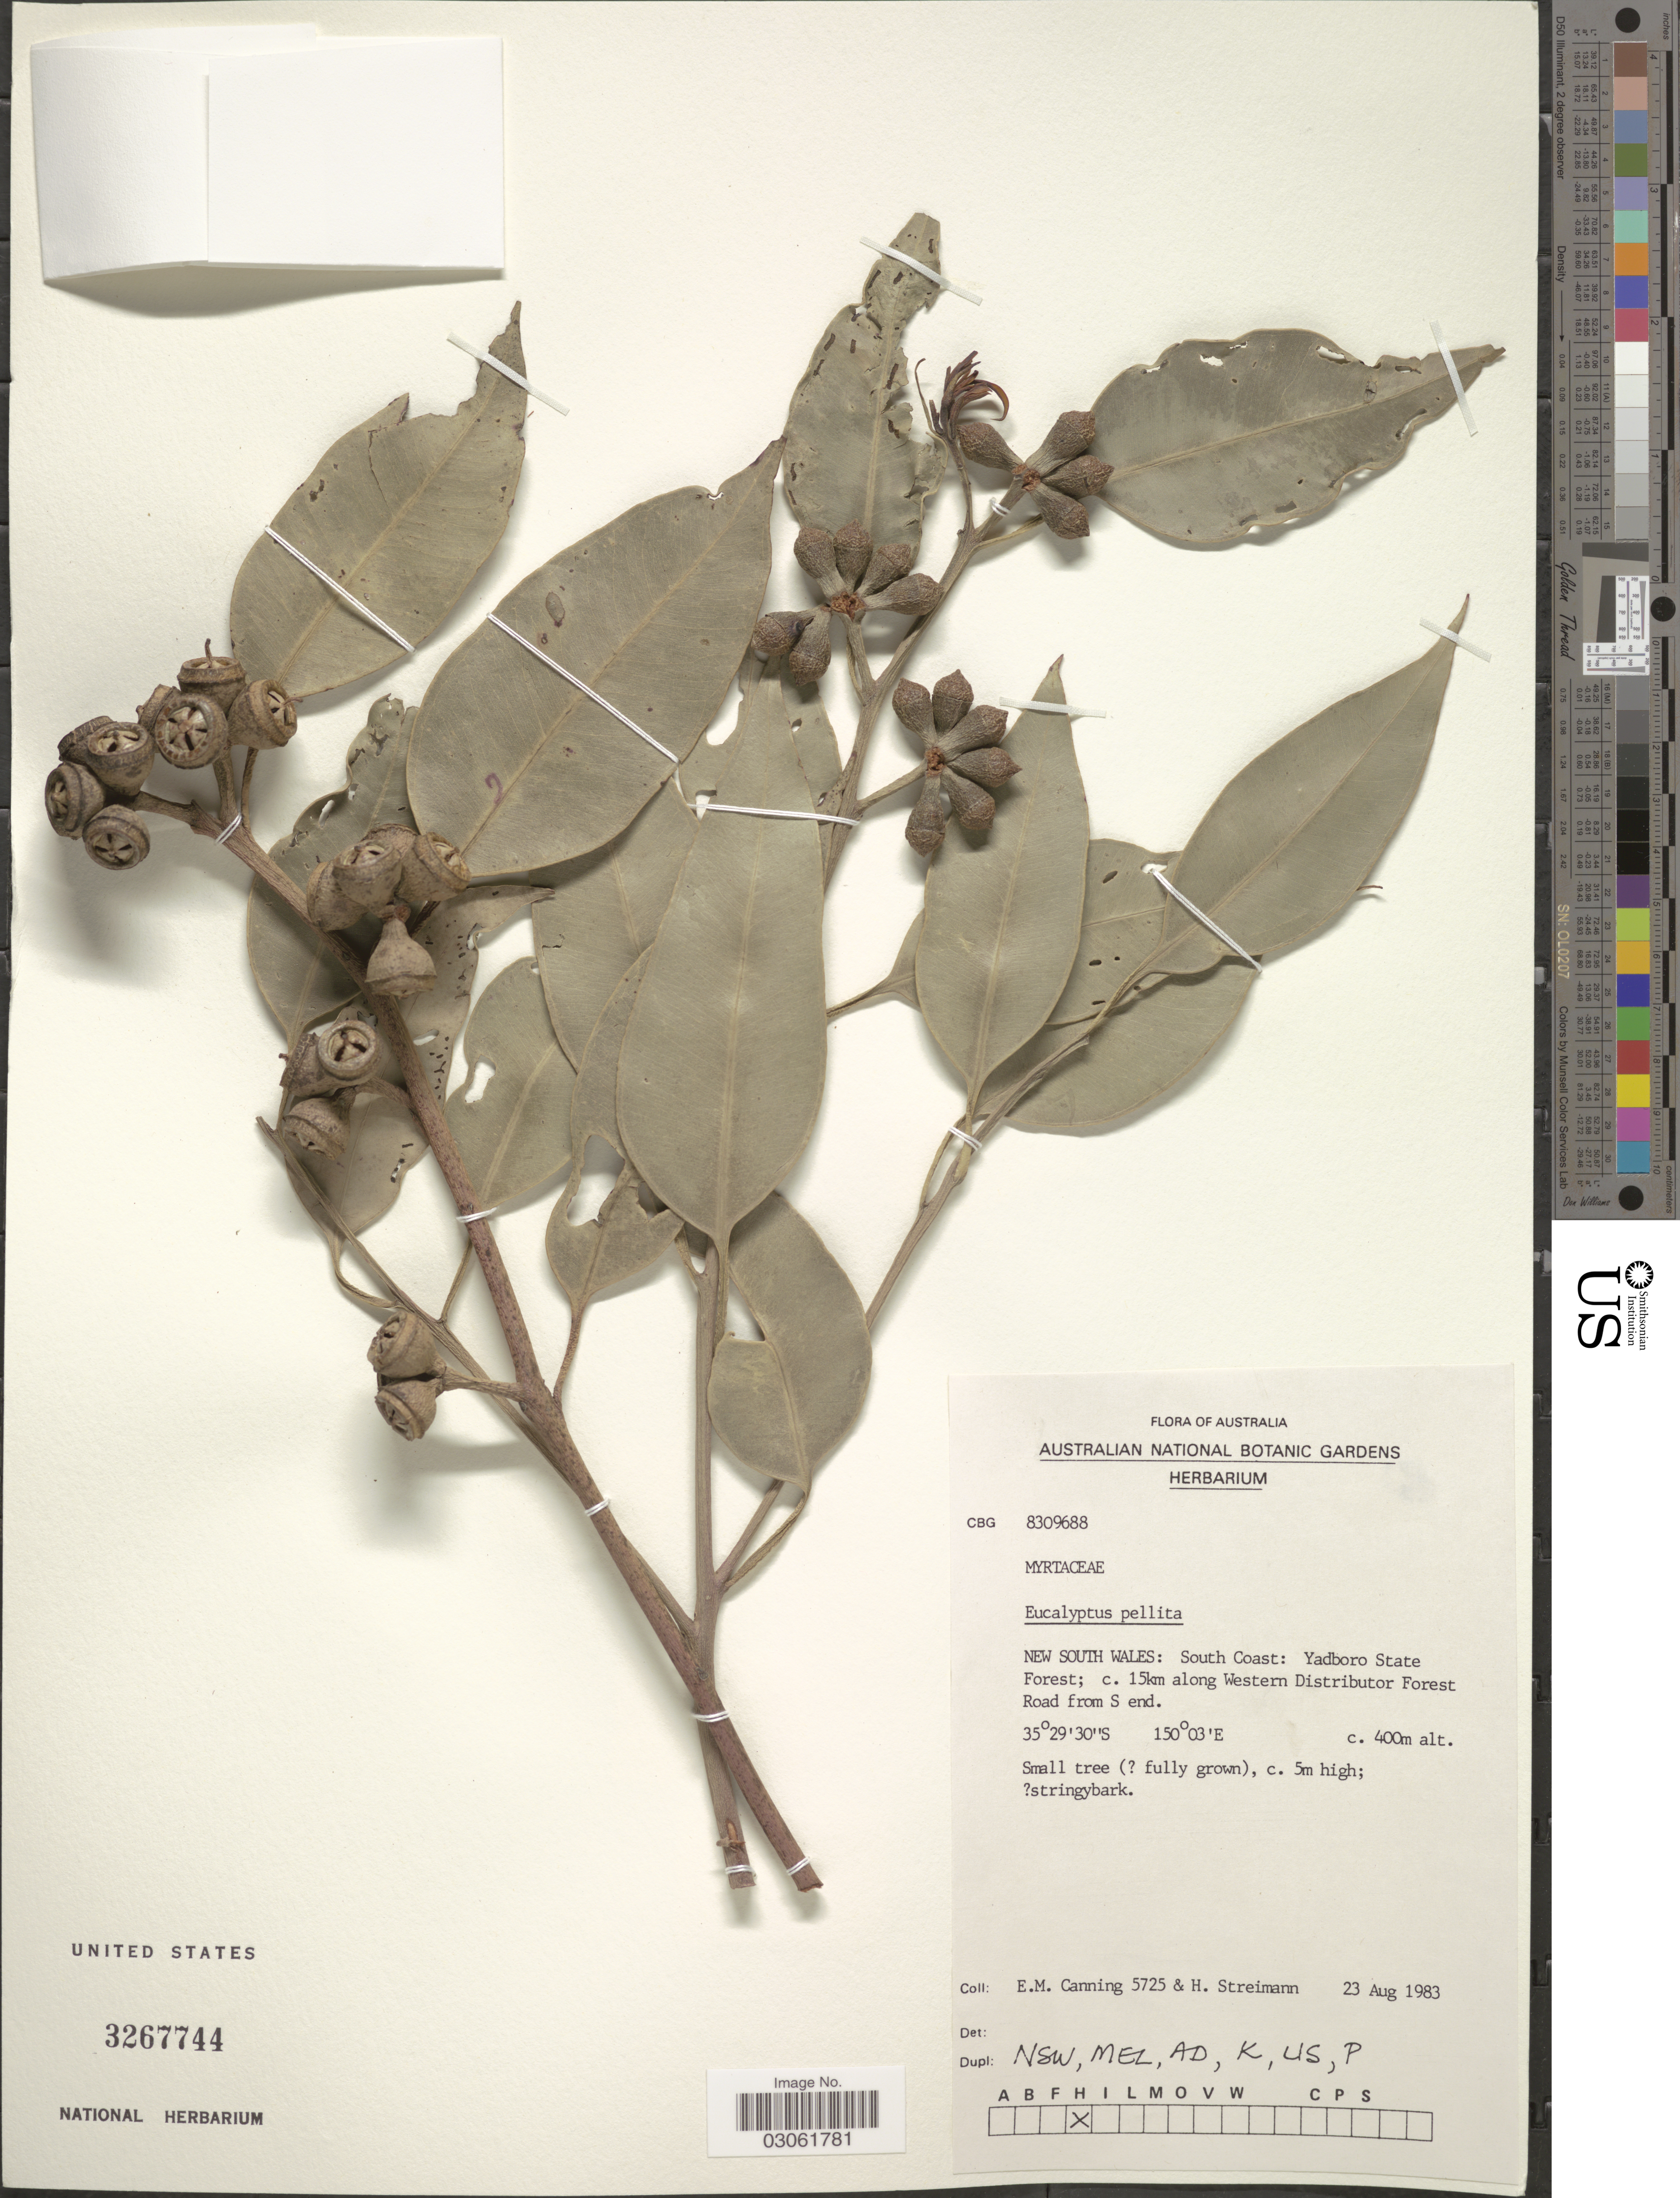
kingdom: Plantae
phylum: Tracheophyta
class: Magnoliopsida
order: Myrtales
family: Myrtaceae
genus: Eucalyptus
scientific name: Eucalyptus pellita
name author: F. Muell.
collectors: E. Canning & H. Streimann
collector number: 5725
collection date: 1983-08-23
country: Australia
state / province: New South Wales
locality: South Coast: Yadboro State Forest; c. 15km along Western Distributor Forest Road from S end.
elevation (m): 400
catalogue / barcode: US 3267744